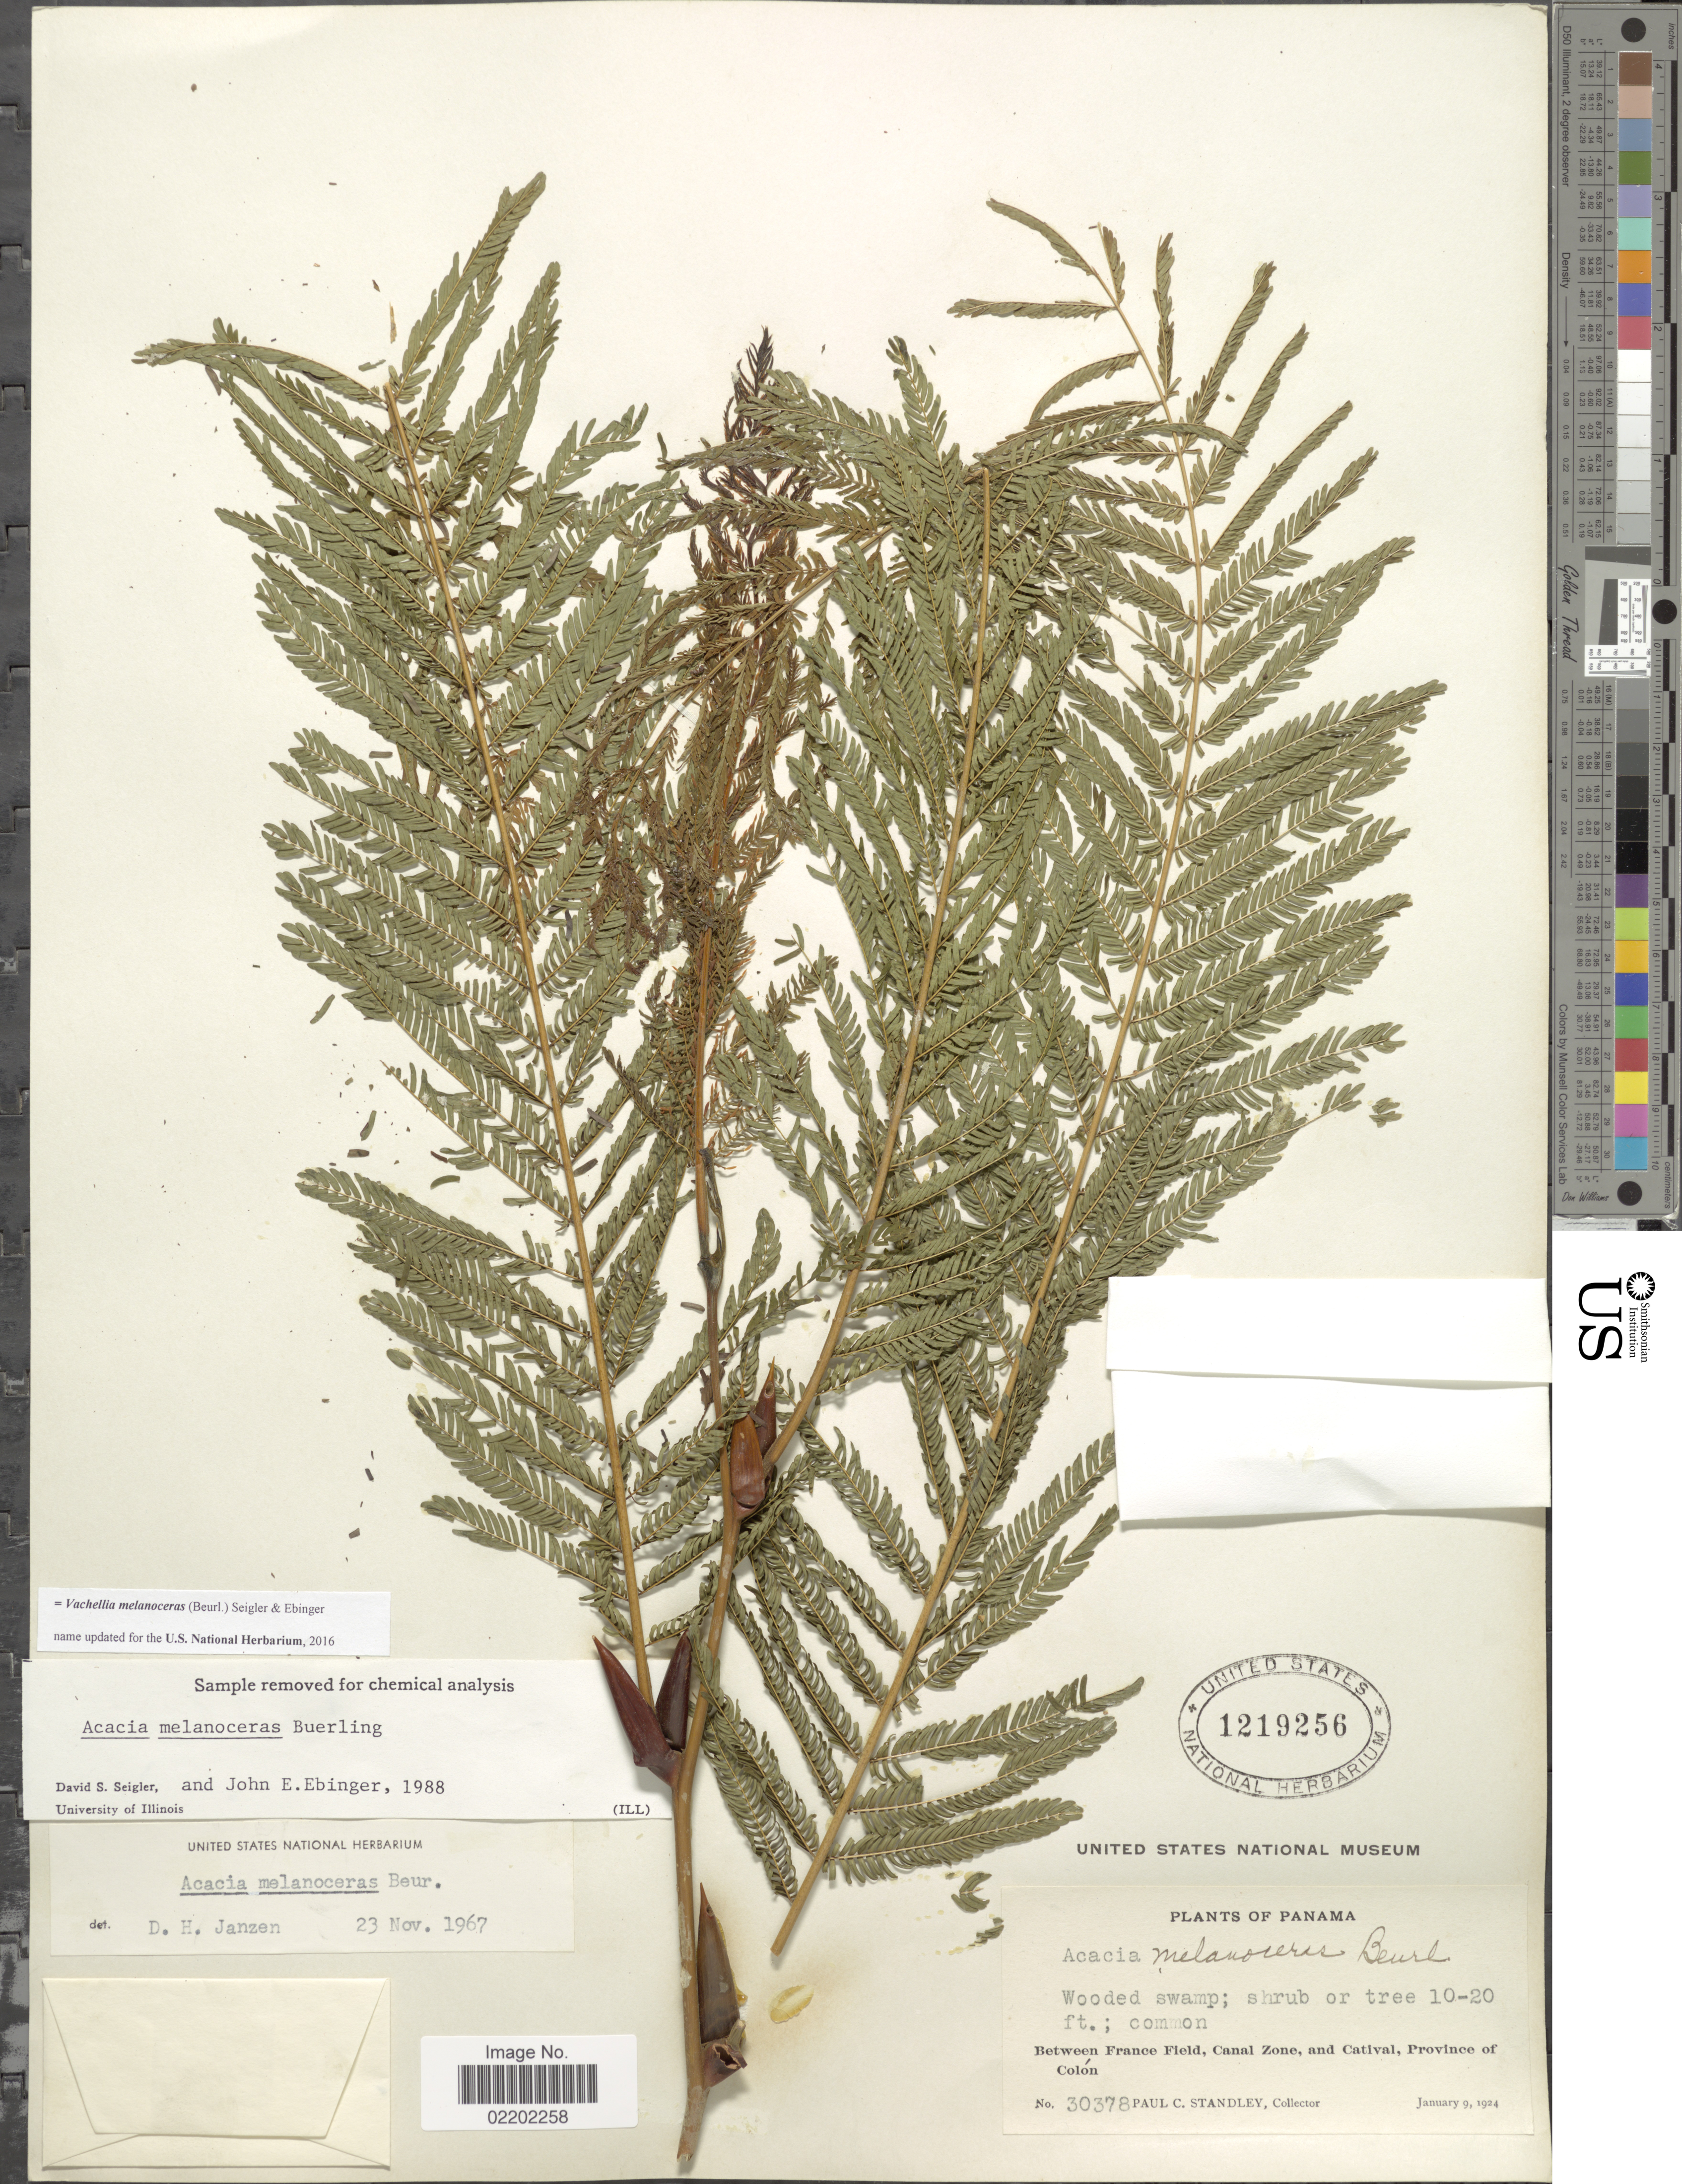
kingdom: Plantae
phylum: Tracheophyta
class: Magnoliopsida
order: Fabales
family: Fabaceae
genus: Vachellia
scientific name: Vachellia melanoceras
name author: (Beurl.) Seigler & Ebinger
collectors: P. C. Standley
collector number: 30378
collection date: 1924-01-09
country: Panama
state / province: Colón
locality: Wooded swamp, Between France Field, Canal Zone, and Catival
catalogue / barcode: US 1219256